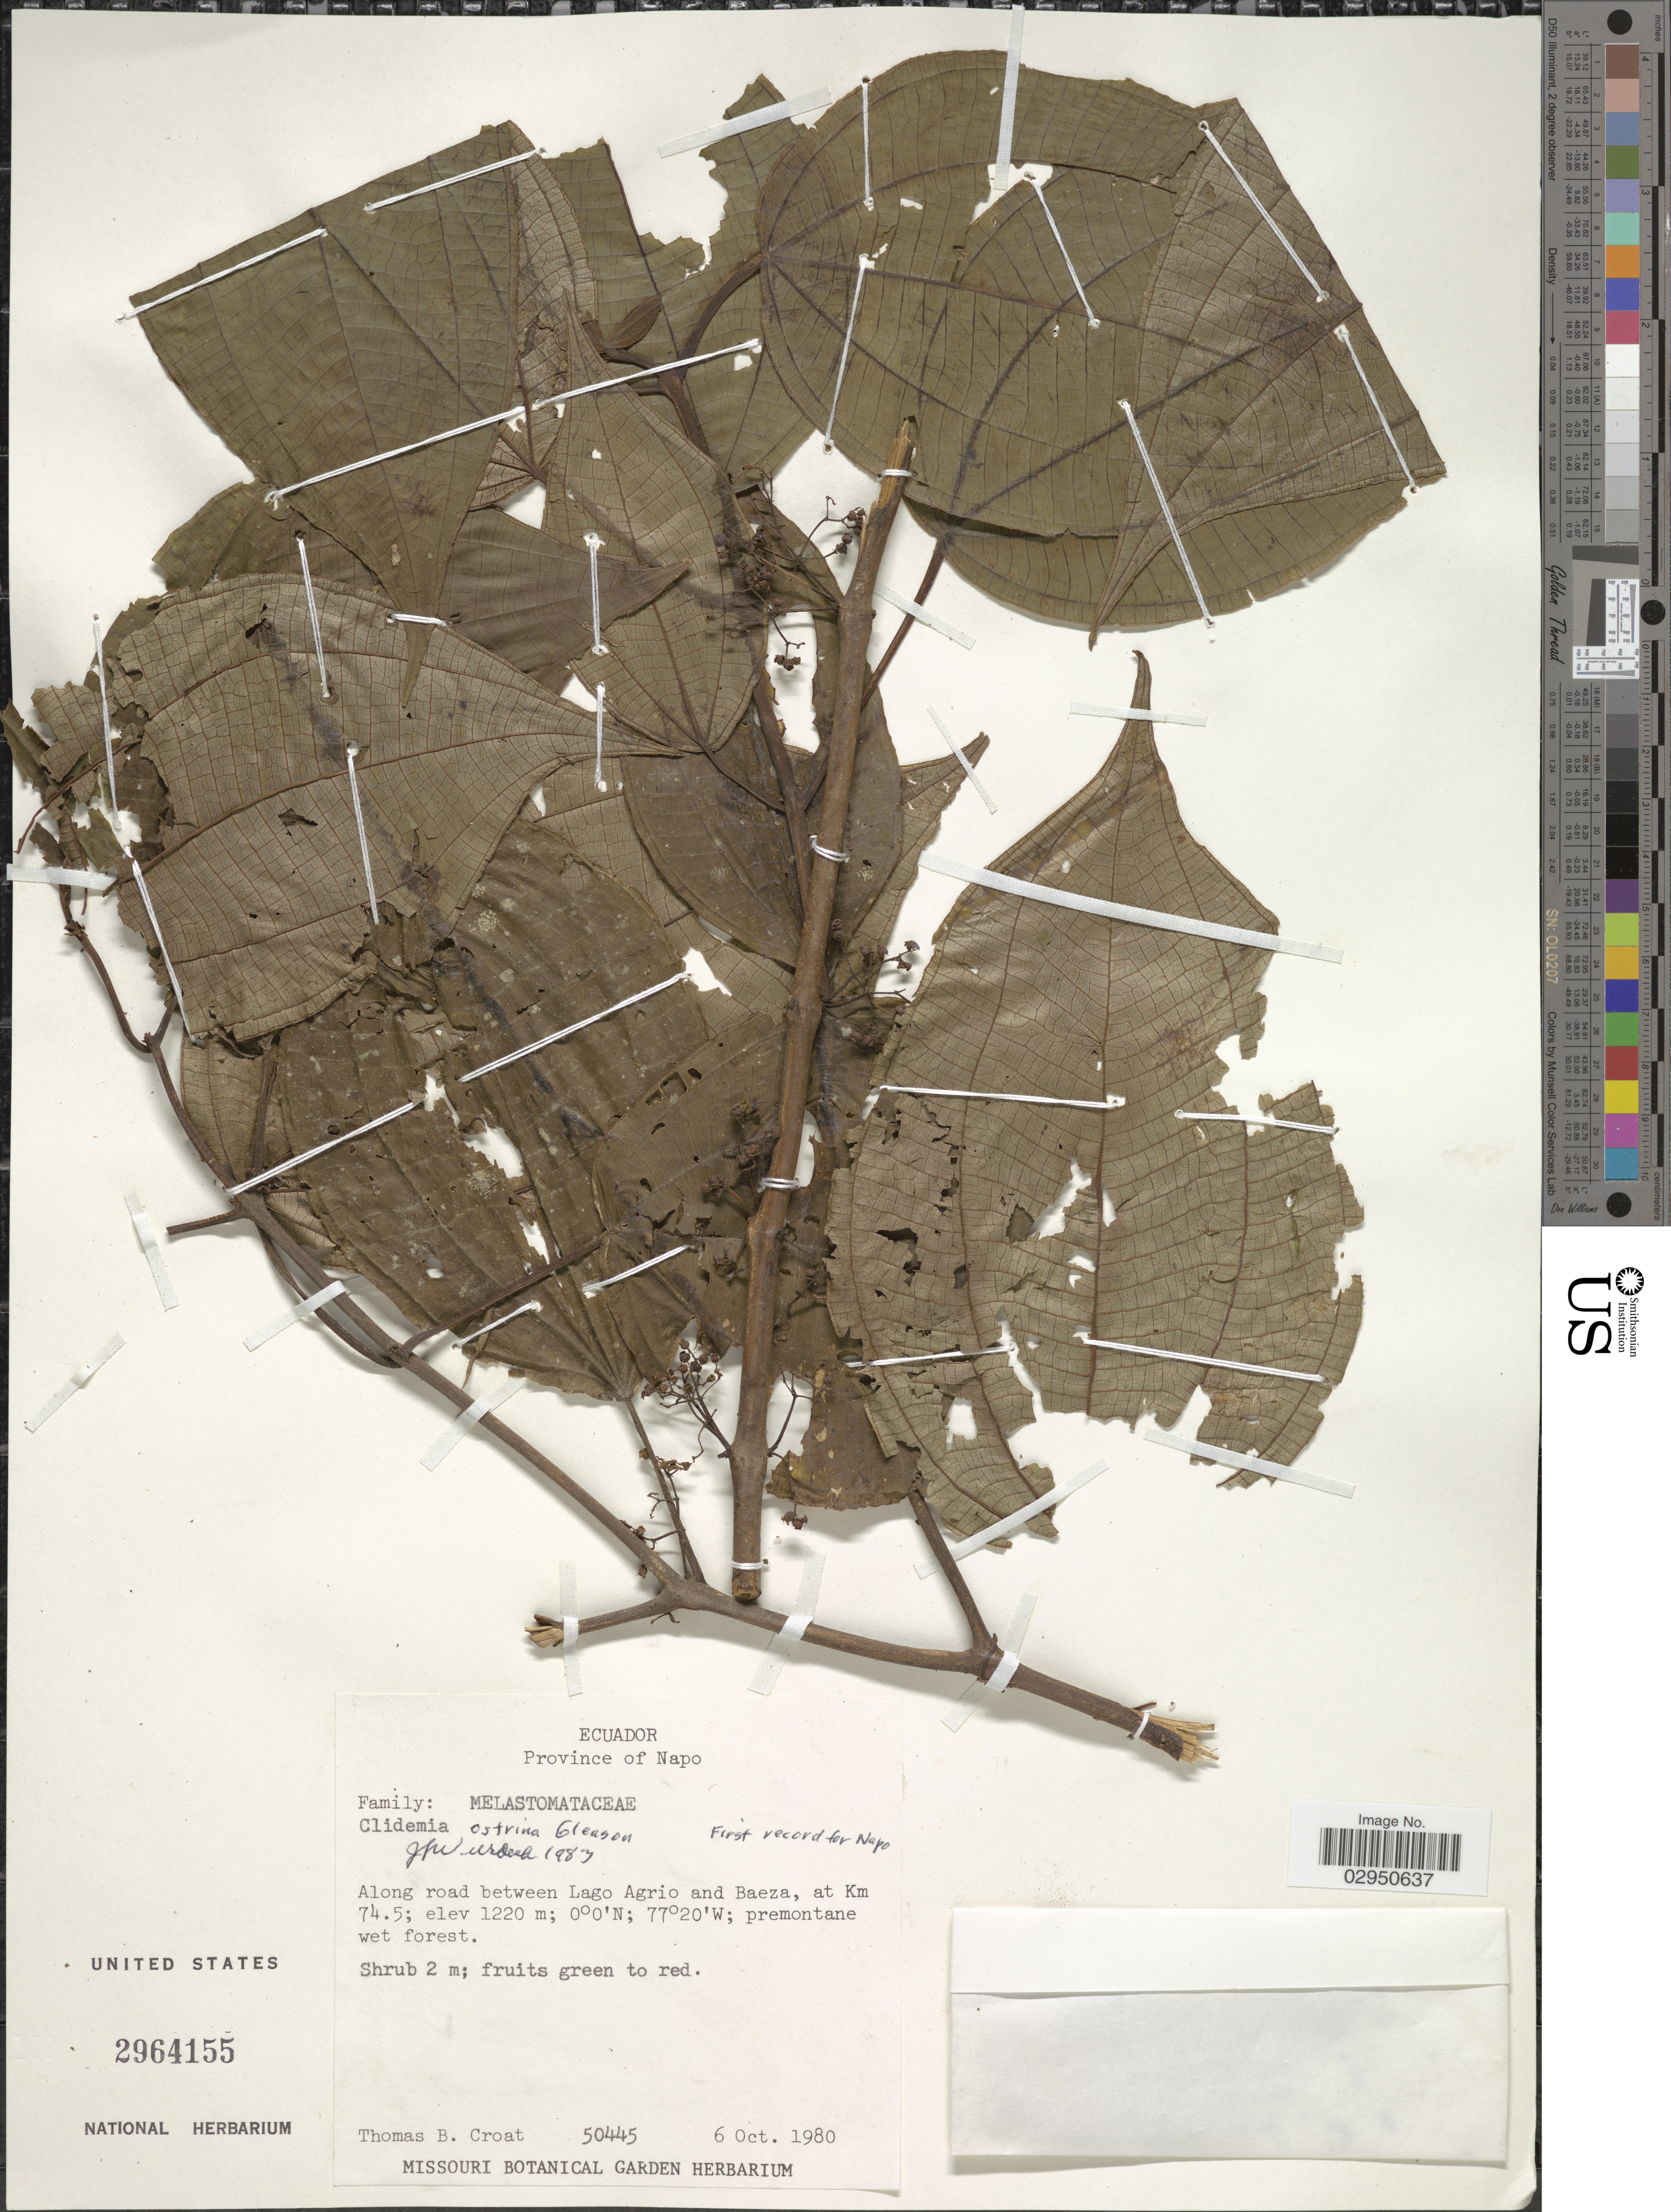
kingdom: Plantae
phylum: Tracheophyta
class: Magnoliopsida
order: Myrtales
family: Melastomataceae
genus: Clidemia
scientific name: Clidemia ostrina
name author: Gleason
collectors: T. B. Croat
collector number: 50445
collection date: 1980-10-06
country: Ecuador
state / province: Napo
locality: Along road between Lago Agrio and Baeza, at Km 74.5; premontane wet forest.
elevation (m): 1220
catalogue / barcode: US 2964155